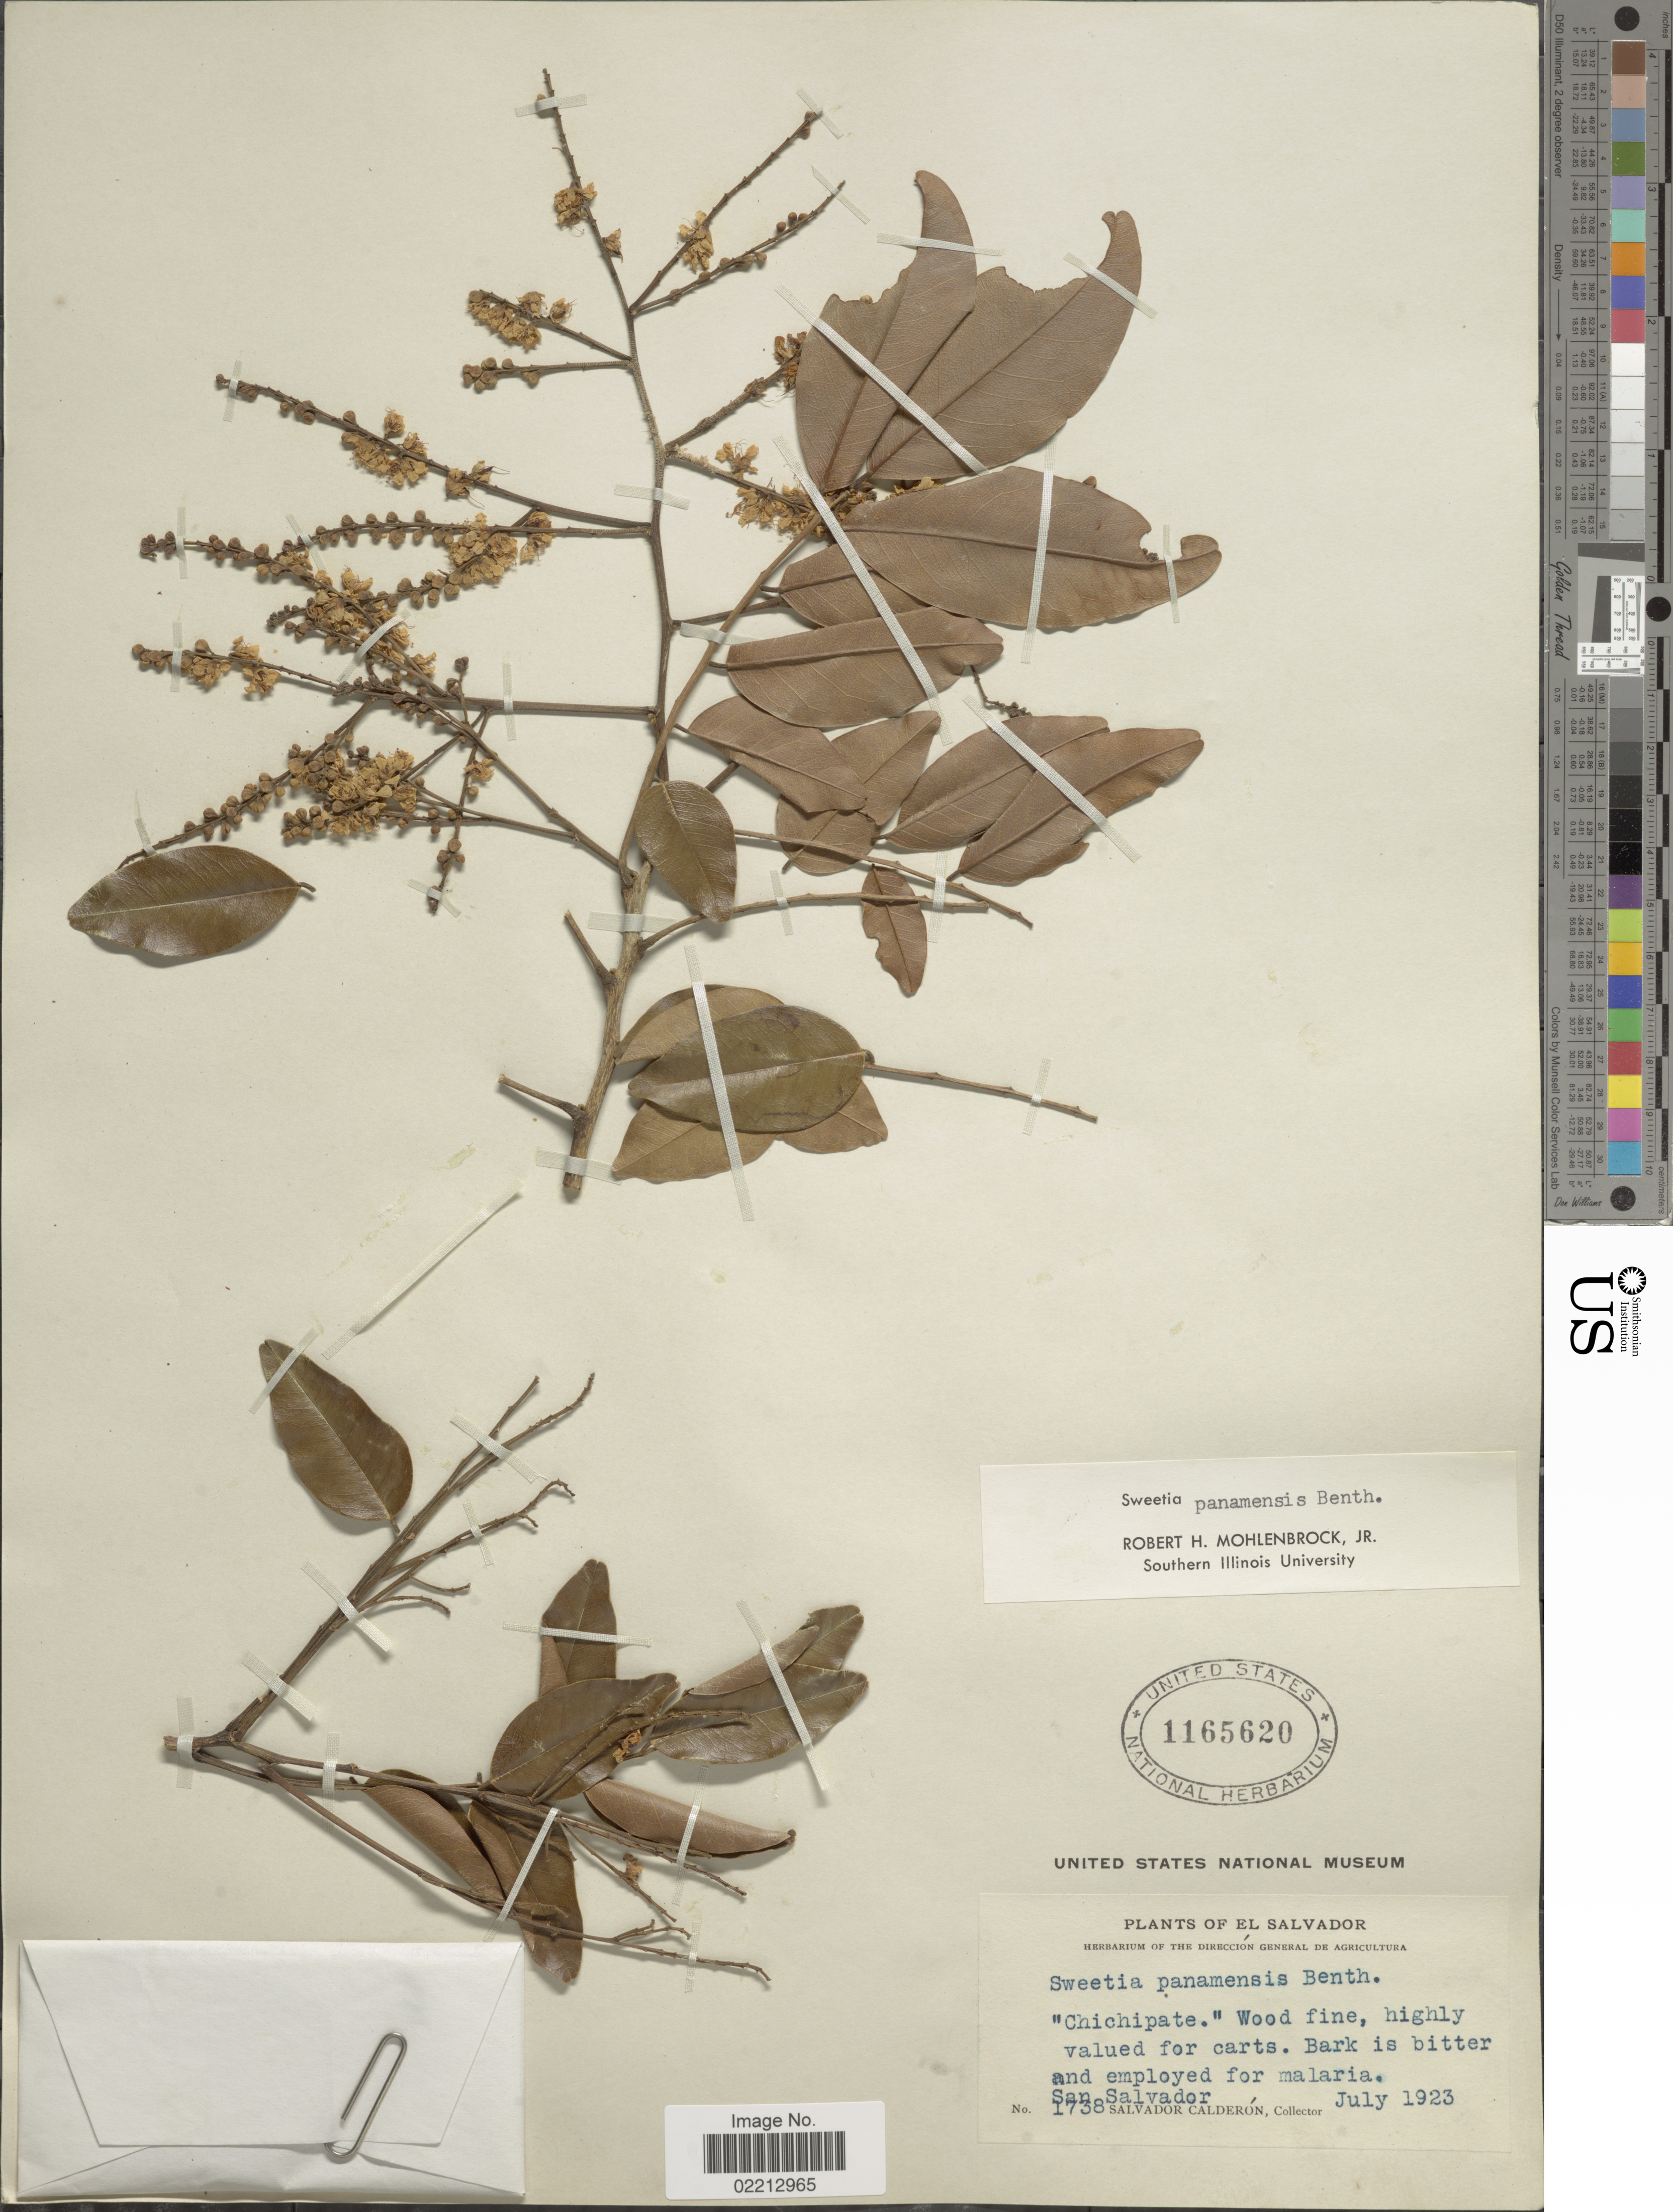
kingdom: Plantae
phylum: Tracheophyta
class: Magnoliopsida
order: Fabales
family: Fabaceae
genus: Acosmium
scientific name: Acosmium panamense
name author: (Benth.) Yakovlev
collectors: S. Calderón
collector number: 1738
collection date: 1923-07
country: El Salvador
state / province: San Salvador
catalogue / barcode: US 1165620